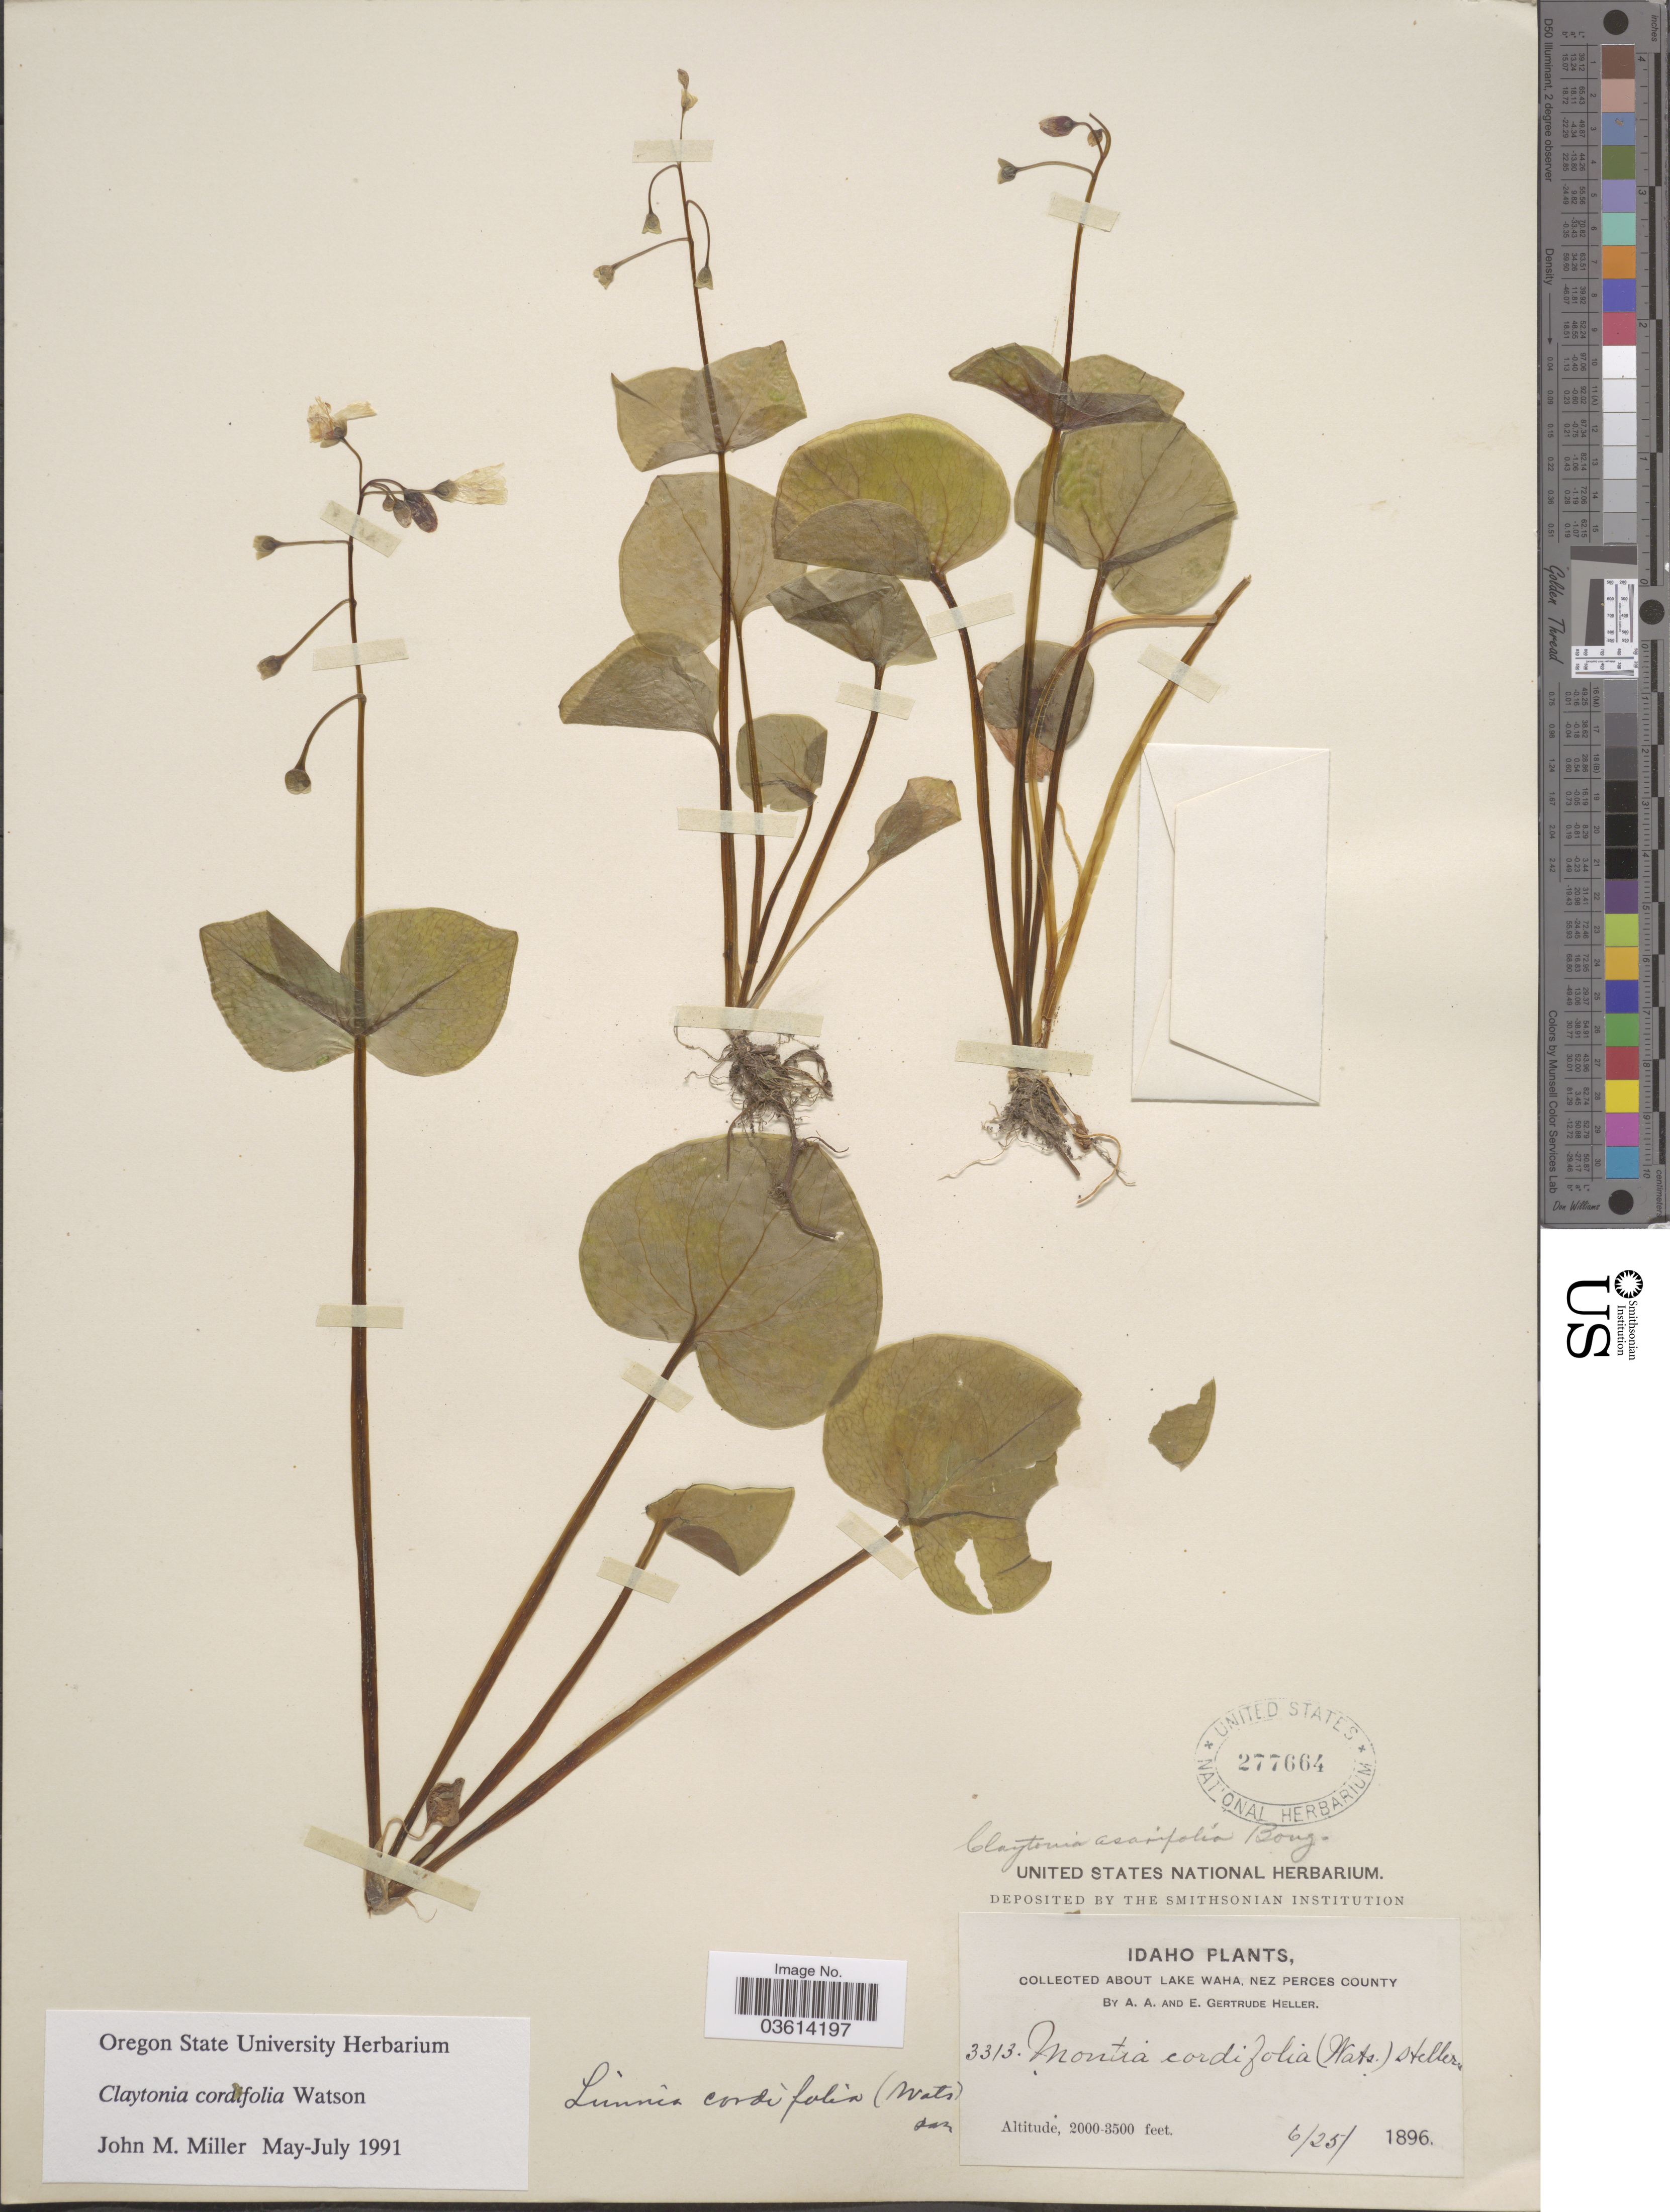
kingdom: Plantae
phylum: Tracheophyta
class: Magnoliopsida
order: Caryophyllales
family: Montiaceae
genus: Claytonia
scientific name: Claytonia cordifolia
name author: S. Watson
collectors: A. A. Heller & E. G. Heller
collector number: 3313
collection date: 1896-06-25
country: United States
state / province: Idaho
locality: About Lake Waha, Nez Perces County.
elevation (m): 610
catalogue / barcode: US 277664